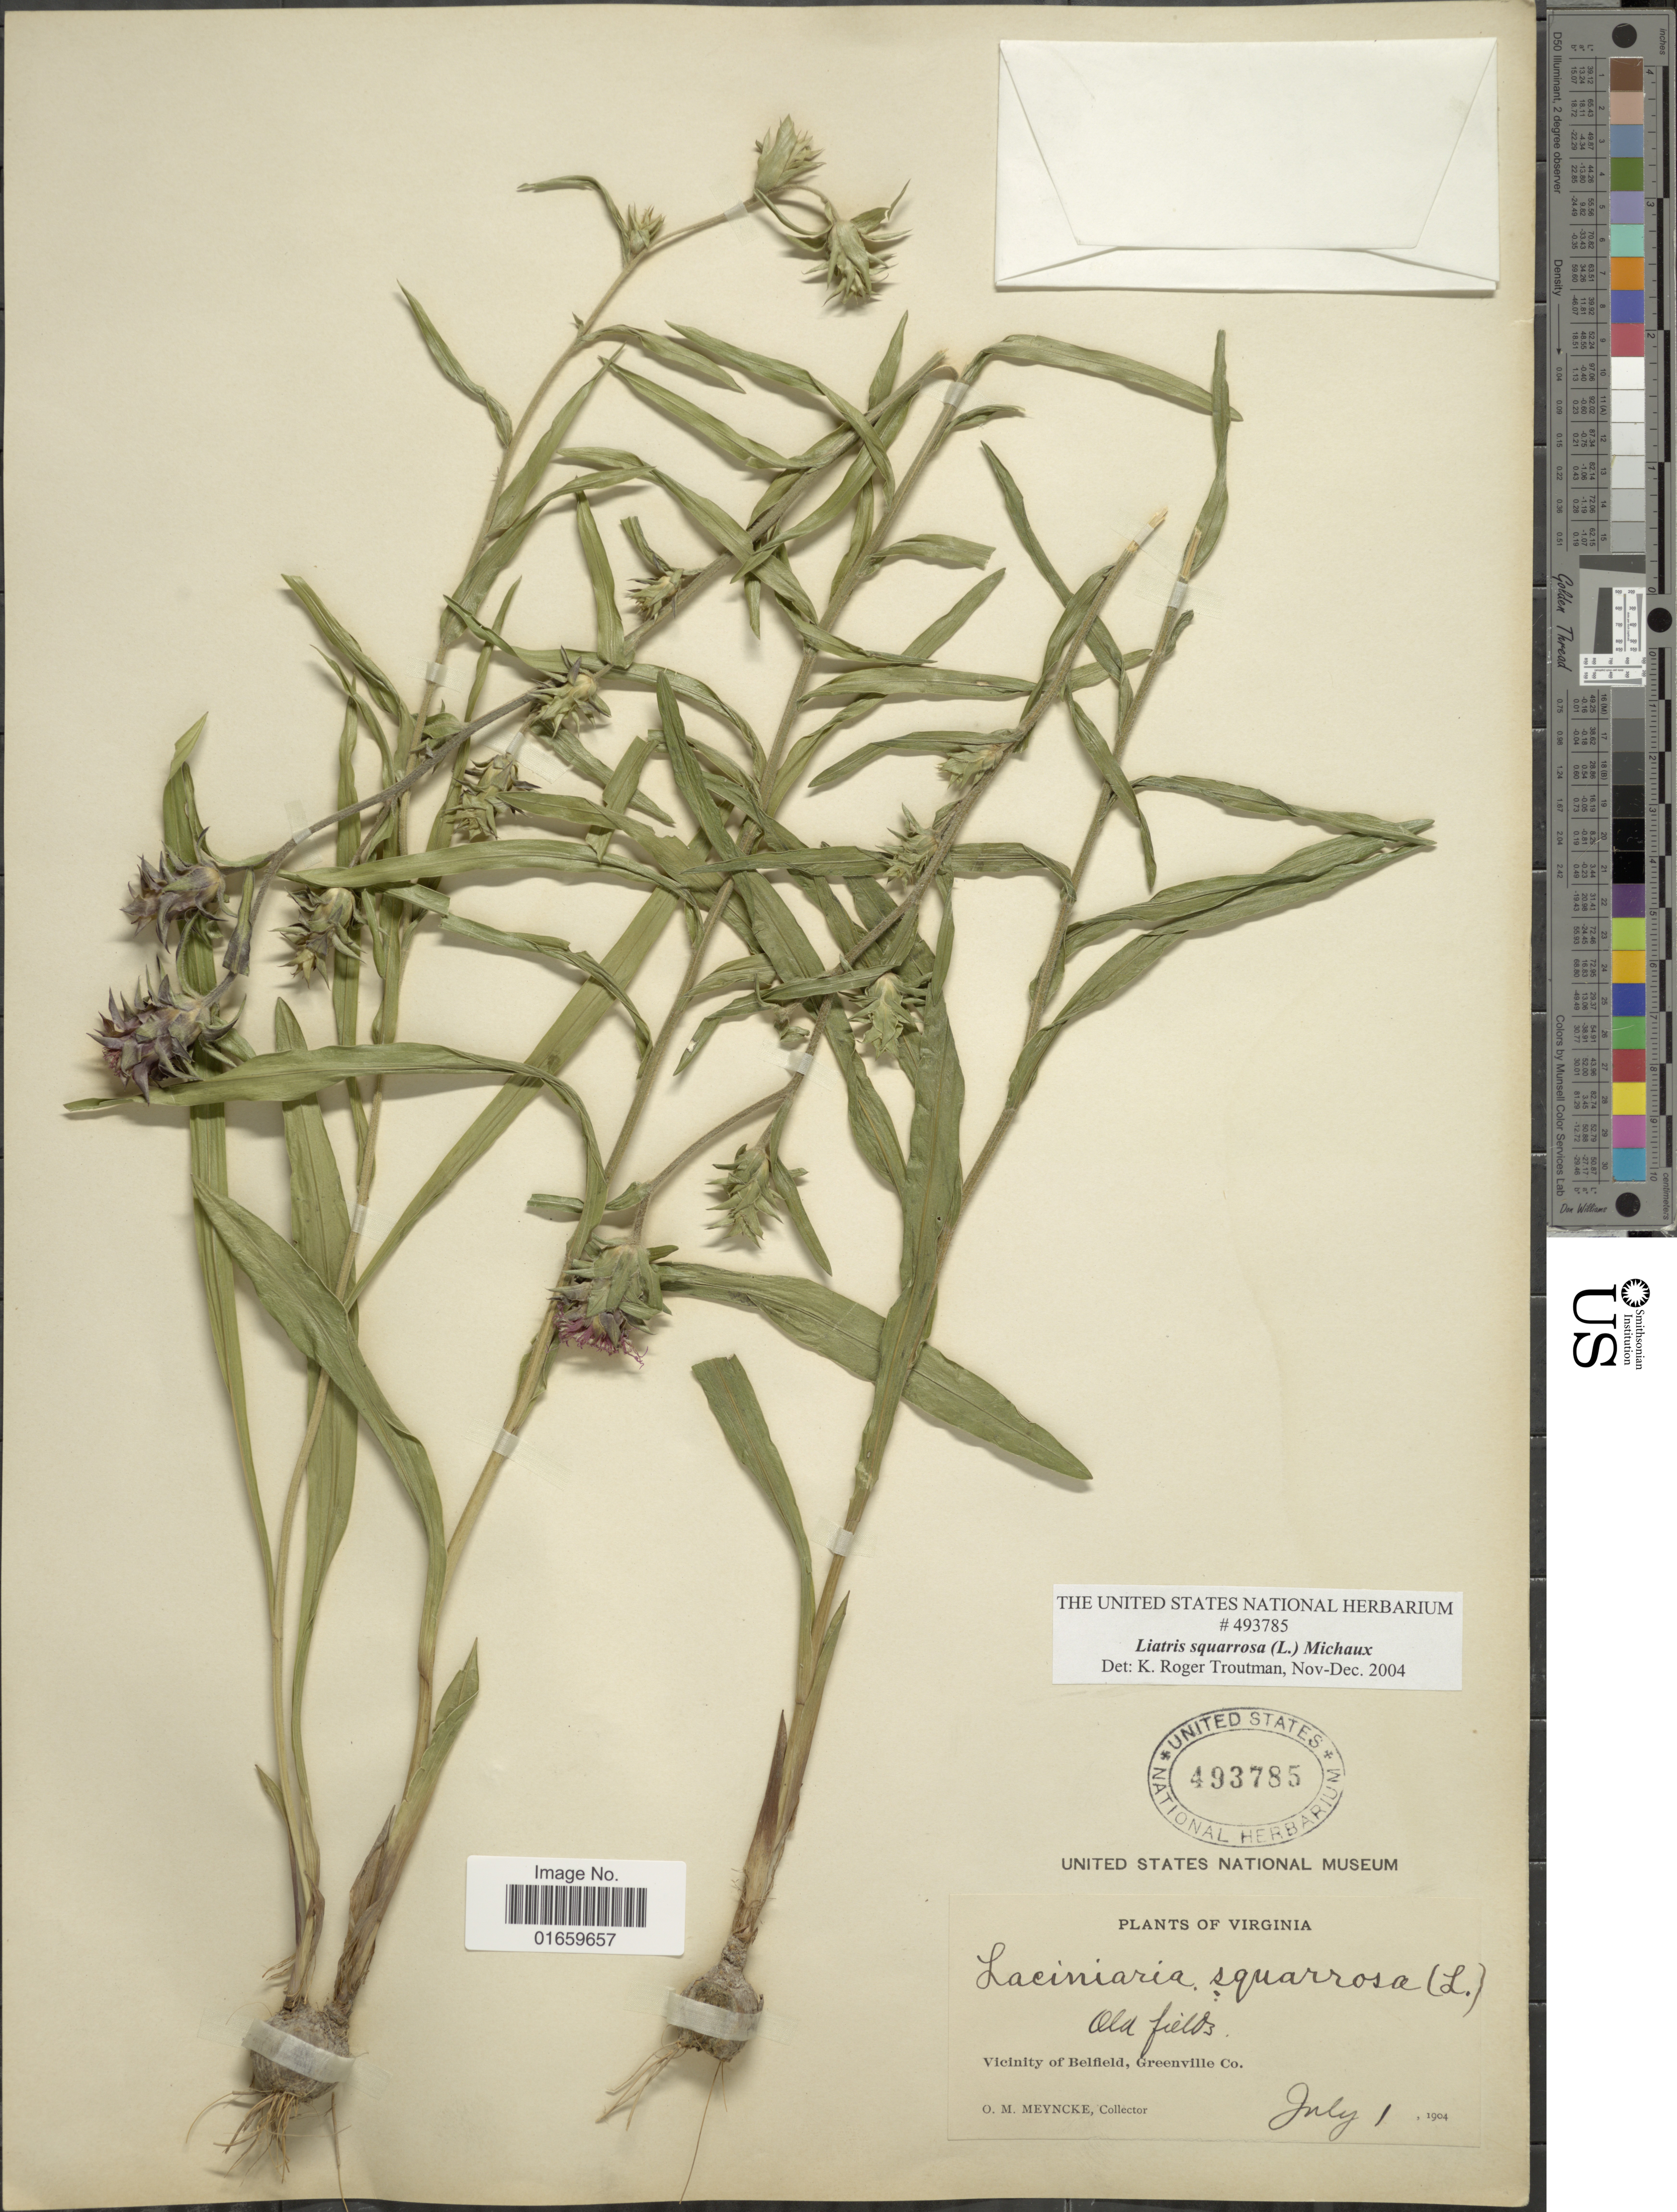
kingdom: Plantae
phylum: Tracheophyta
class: Magnoliopsida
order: Asterales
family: Asteraceae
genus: Liatris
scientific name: Liatris squarrosa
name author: (L.) Michx.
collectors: O. Meyncke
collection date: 1904-07-01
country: United States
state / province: Virginia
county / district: Greensville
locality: Vicinity of Belfield, Greenville Co.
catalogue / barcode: US 493785